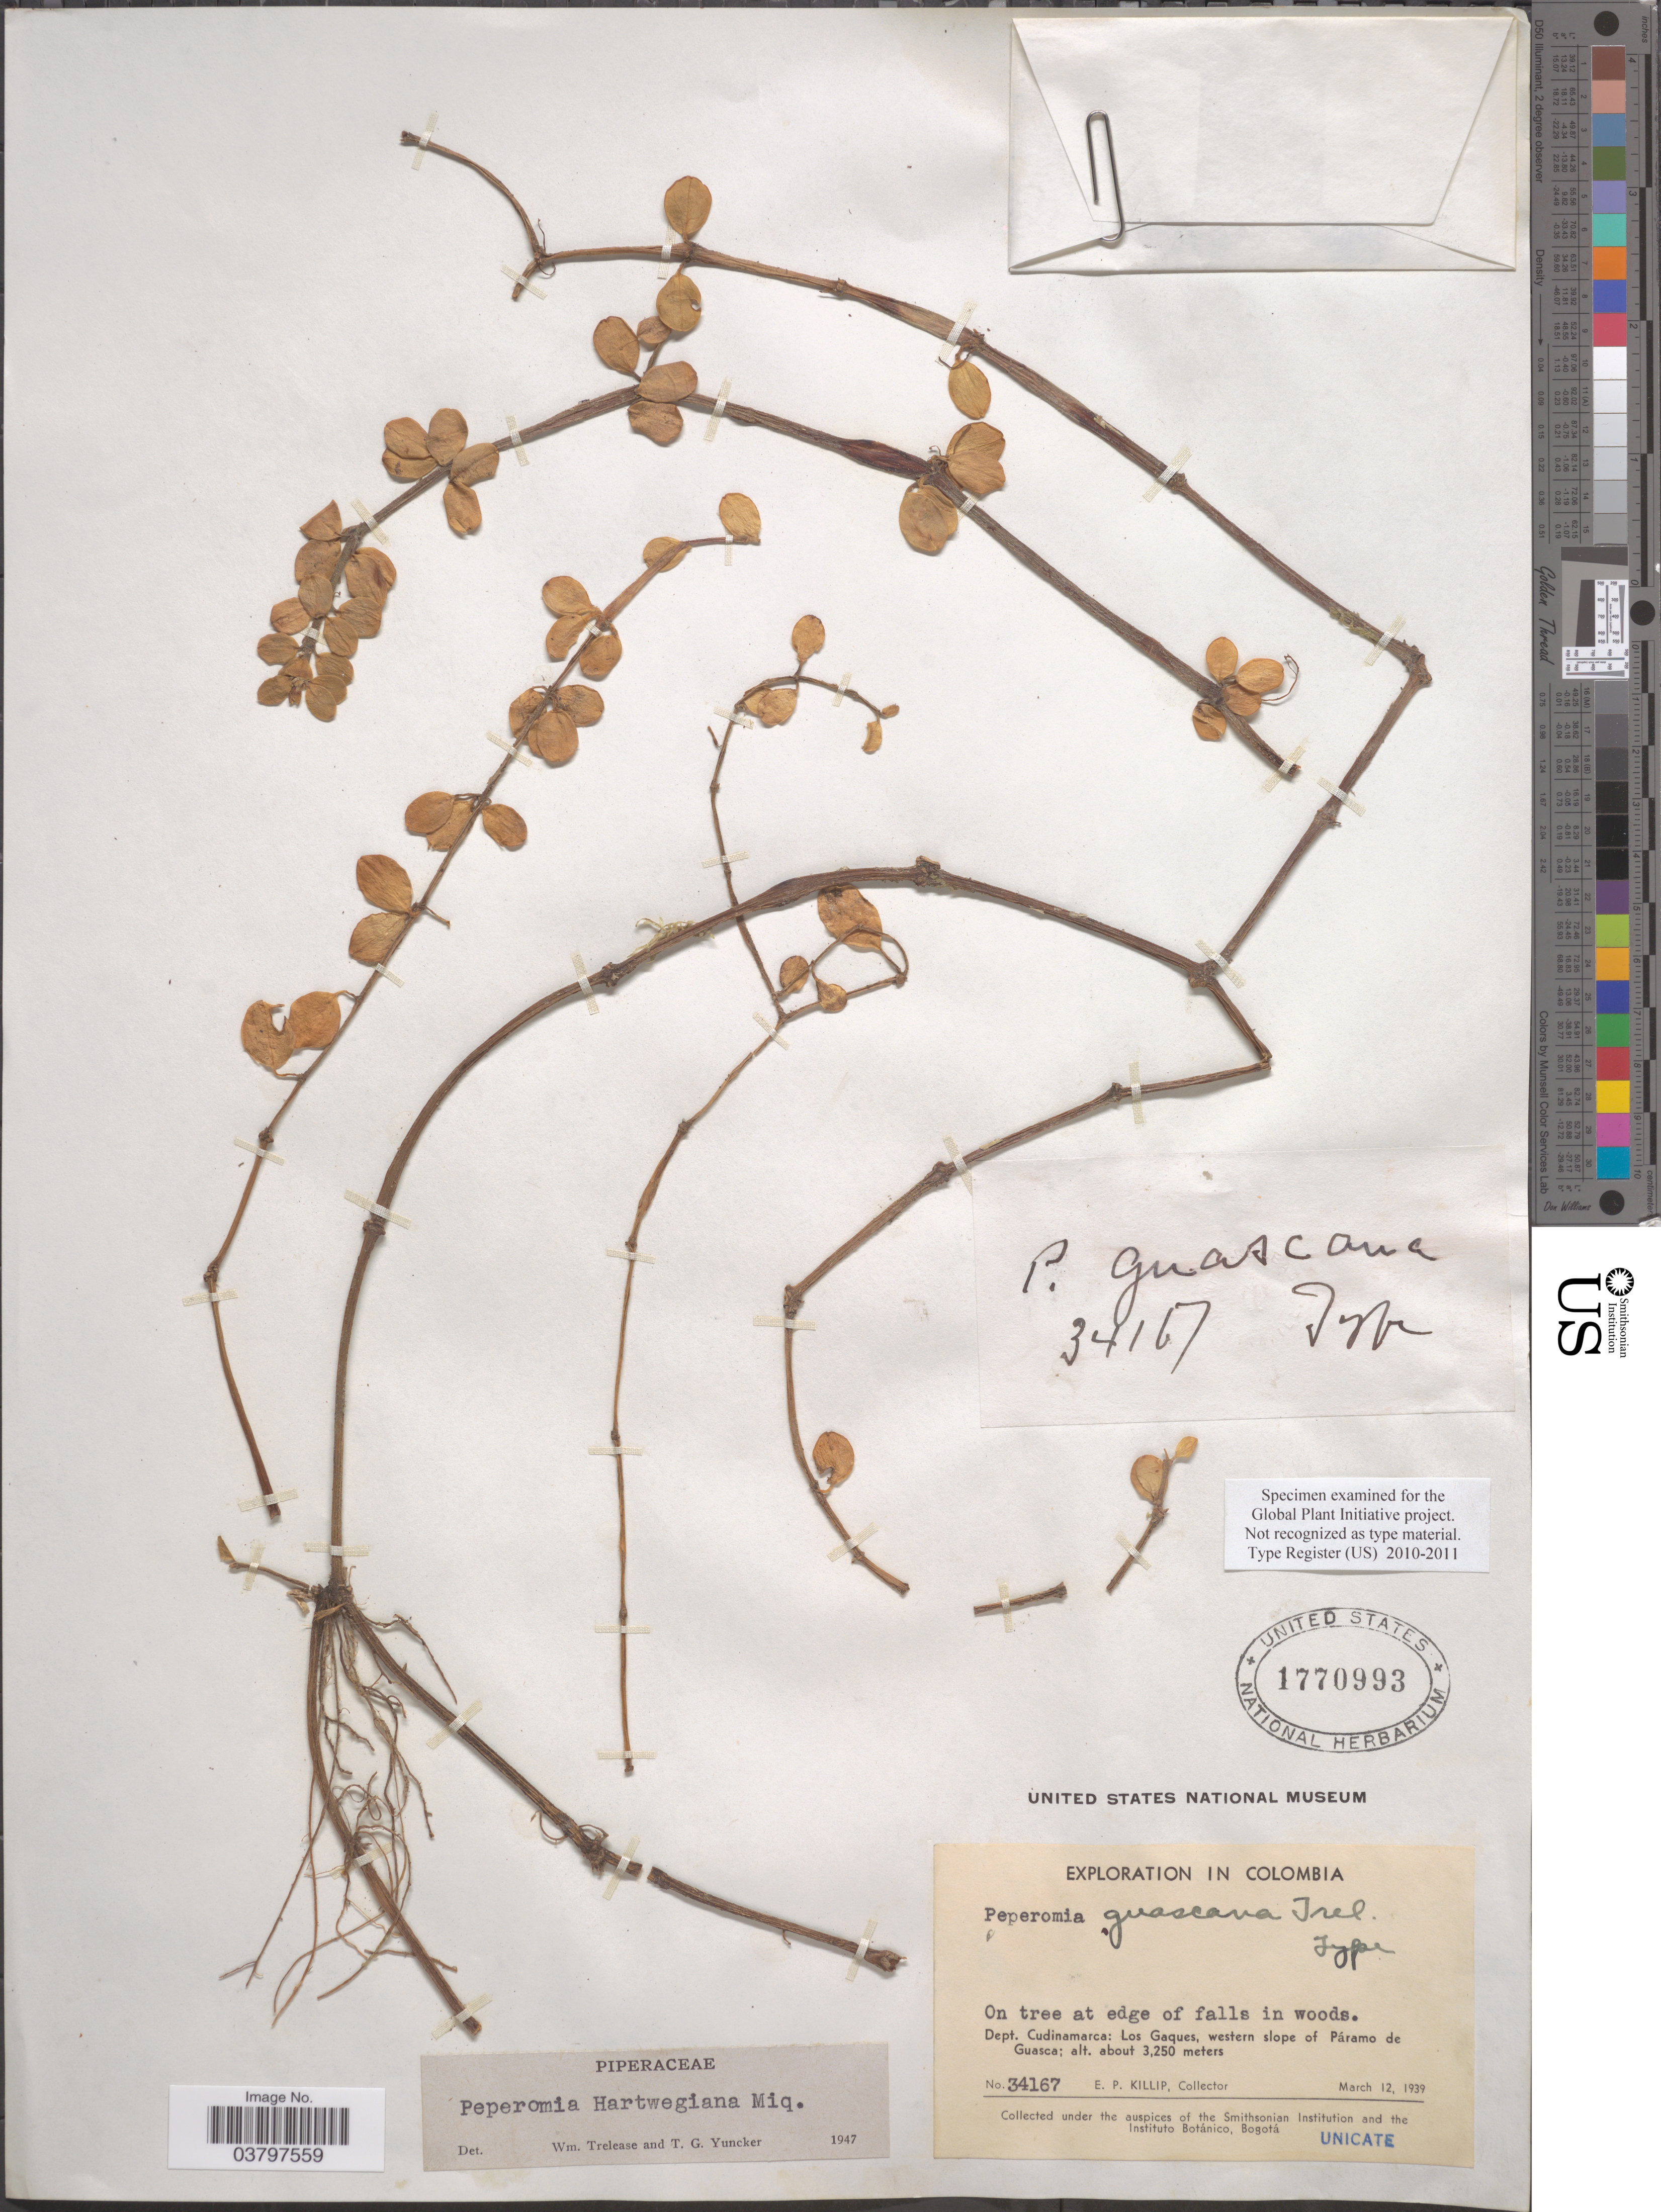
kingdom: Plantae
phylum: Tracheophyta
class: Magnoliopsida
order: Piperales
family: Piperaceae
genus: Peperomia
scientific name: Peperomia hartwegiana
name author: Miq.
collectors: E. P. Killip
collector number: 34167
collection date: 1939-03-12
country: Colombia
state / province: Cundinamarca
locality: Dept. Cudinamarca: Los Gaques, western slope of Páramo de Guasca.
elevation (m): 3250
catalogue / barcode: US 1770993